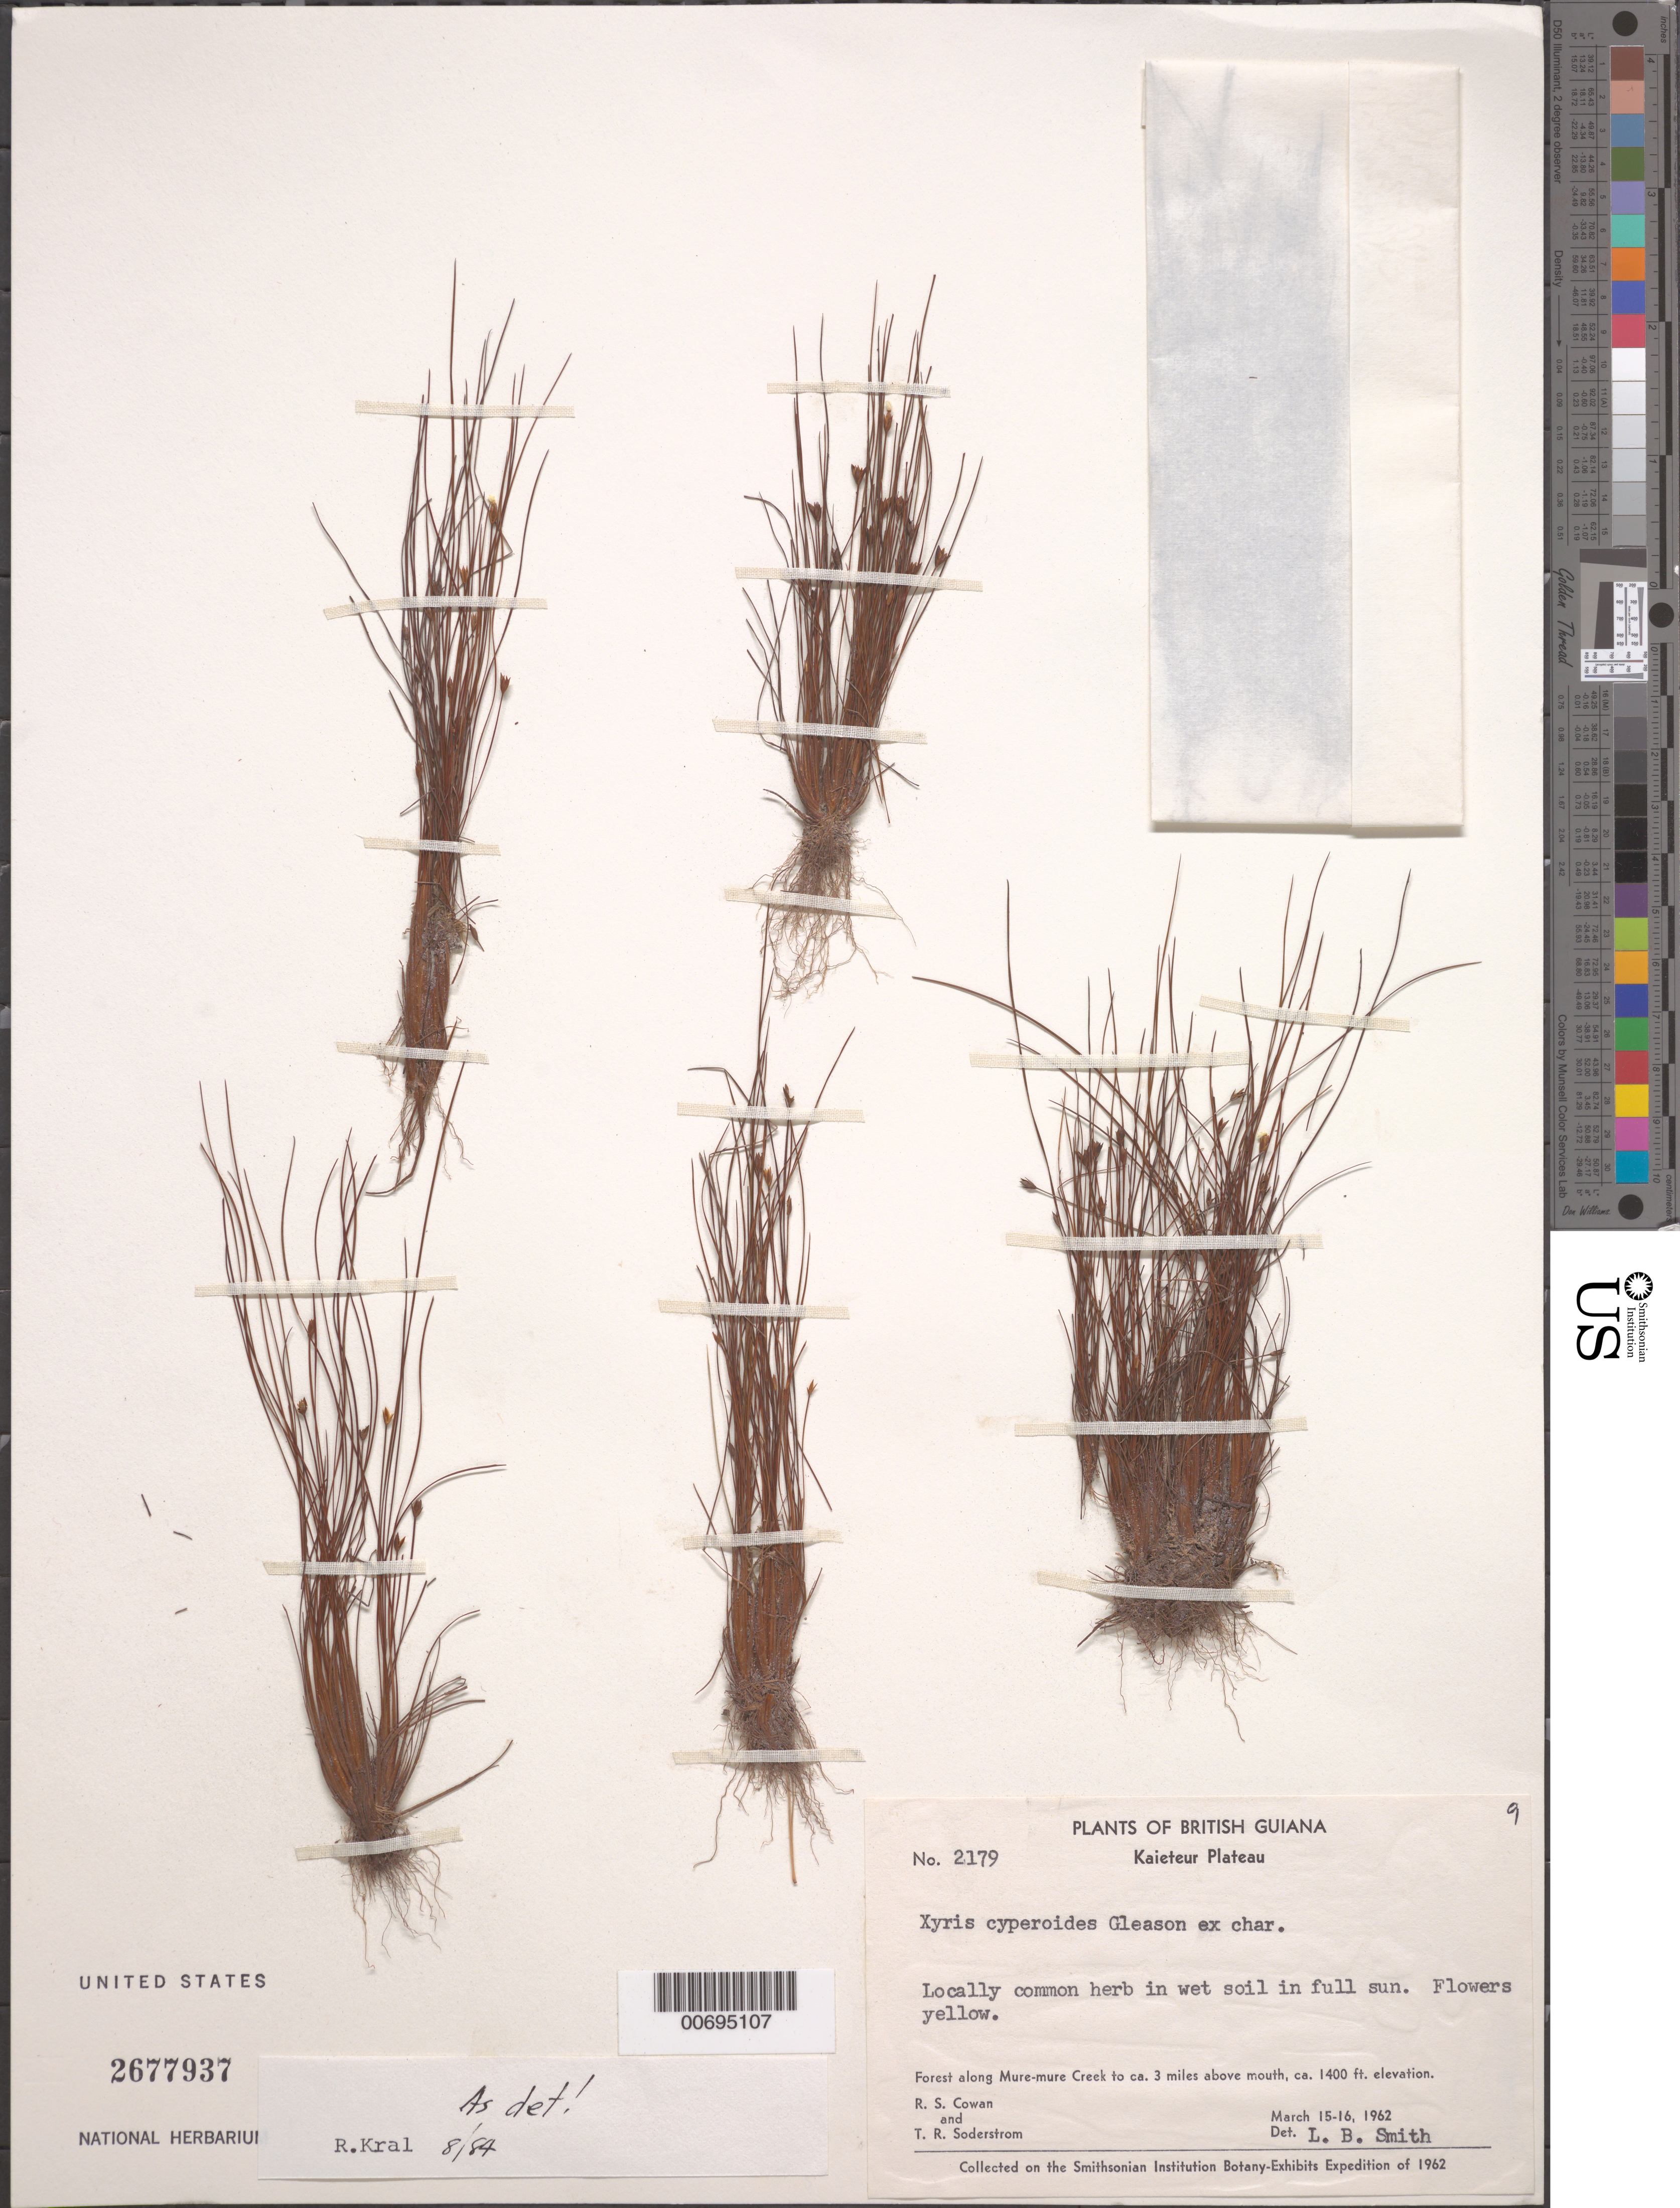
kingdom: Plantae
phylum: Tracheophyta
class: Liliopsida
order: Poales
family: Xyridaceae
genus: Xyris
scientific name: Xyris cyperoides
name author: Gleason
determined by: Smith, Lyman B., (US), NMNH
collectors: R. S. Cowan & T. R. Soderstrom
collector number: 2179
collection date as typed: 15-Mar-62 to 16-Mar-62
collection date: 1962-03-15/1962-03-16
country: Guyana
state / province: Potaro-Siparuni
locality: Kaieteur Plateau, Mure-mure Creek to ca. 3 mi. above mouth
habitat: Wet soil in full sun;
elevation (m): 427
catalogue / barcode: US 2677937